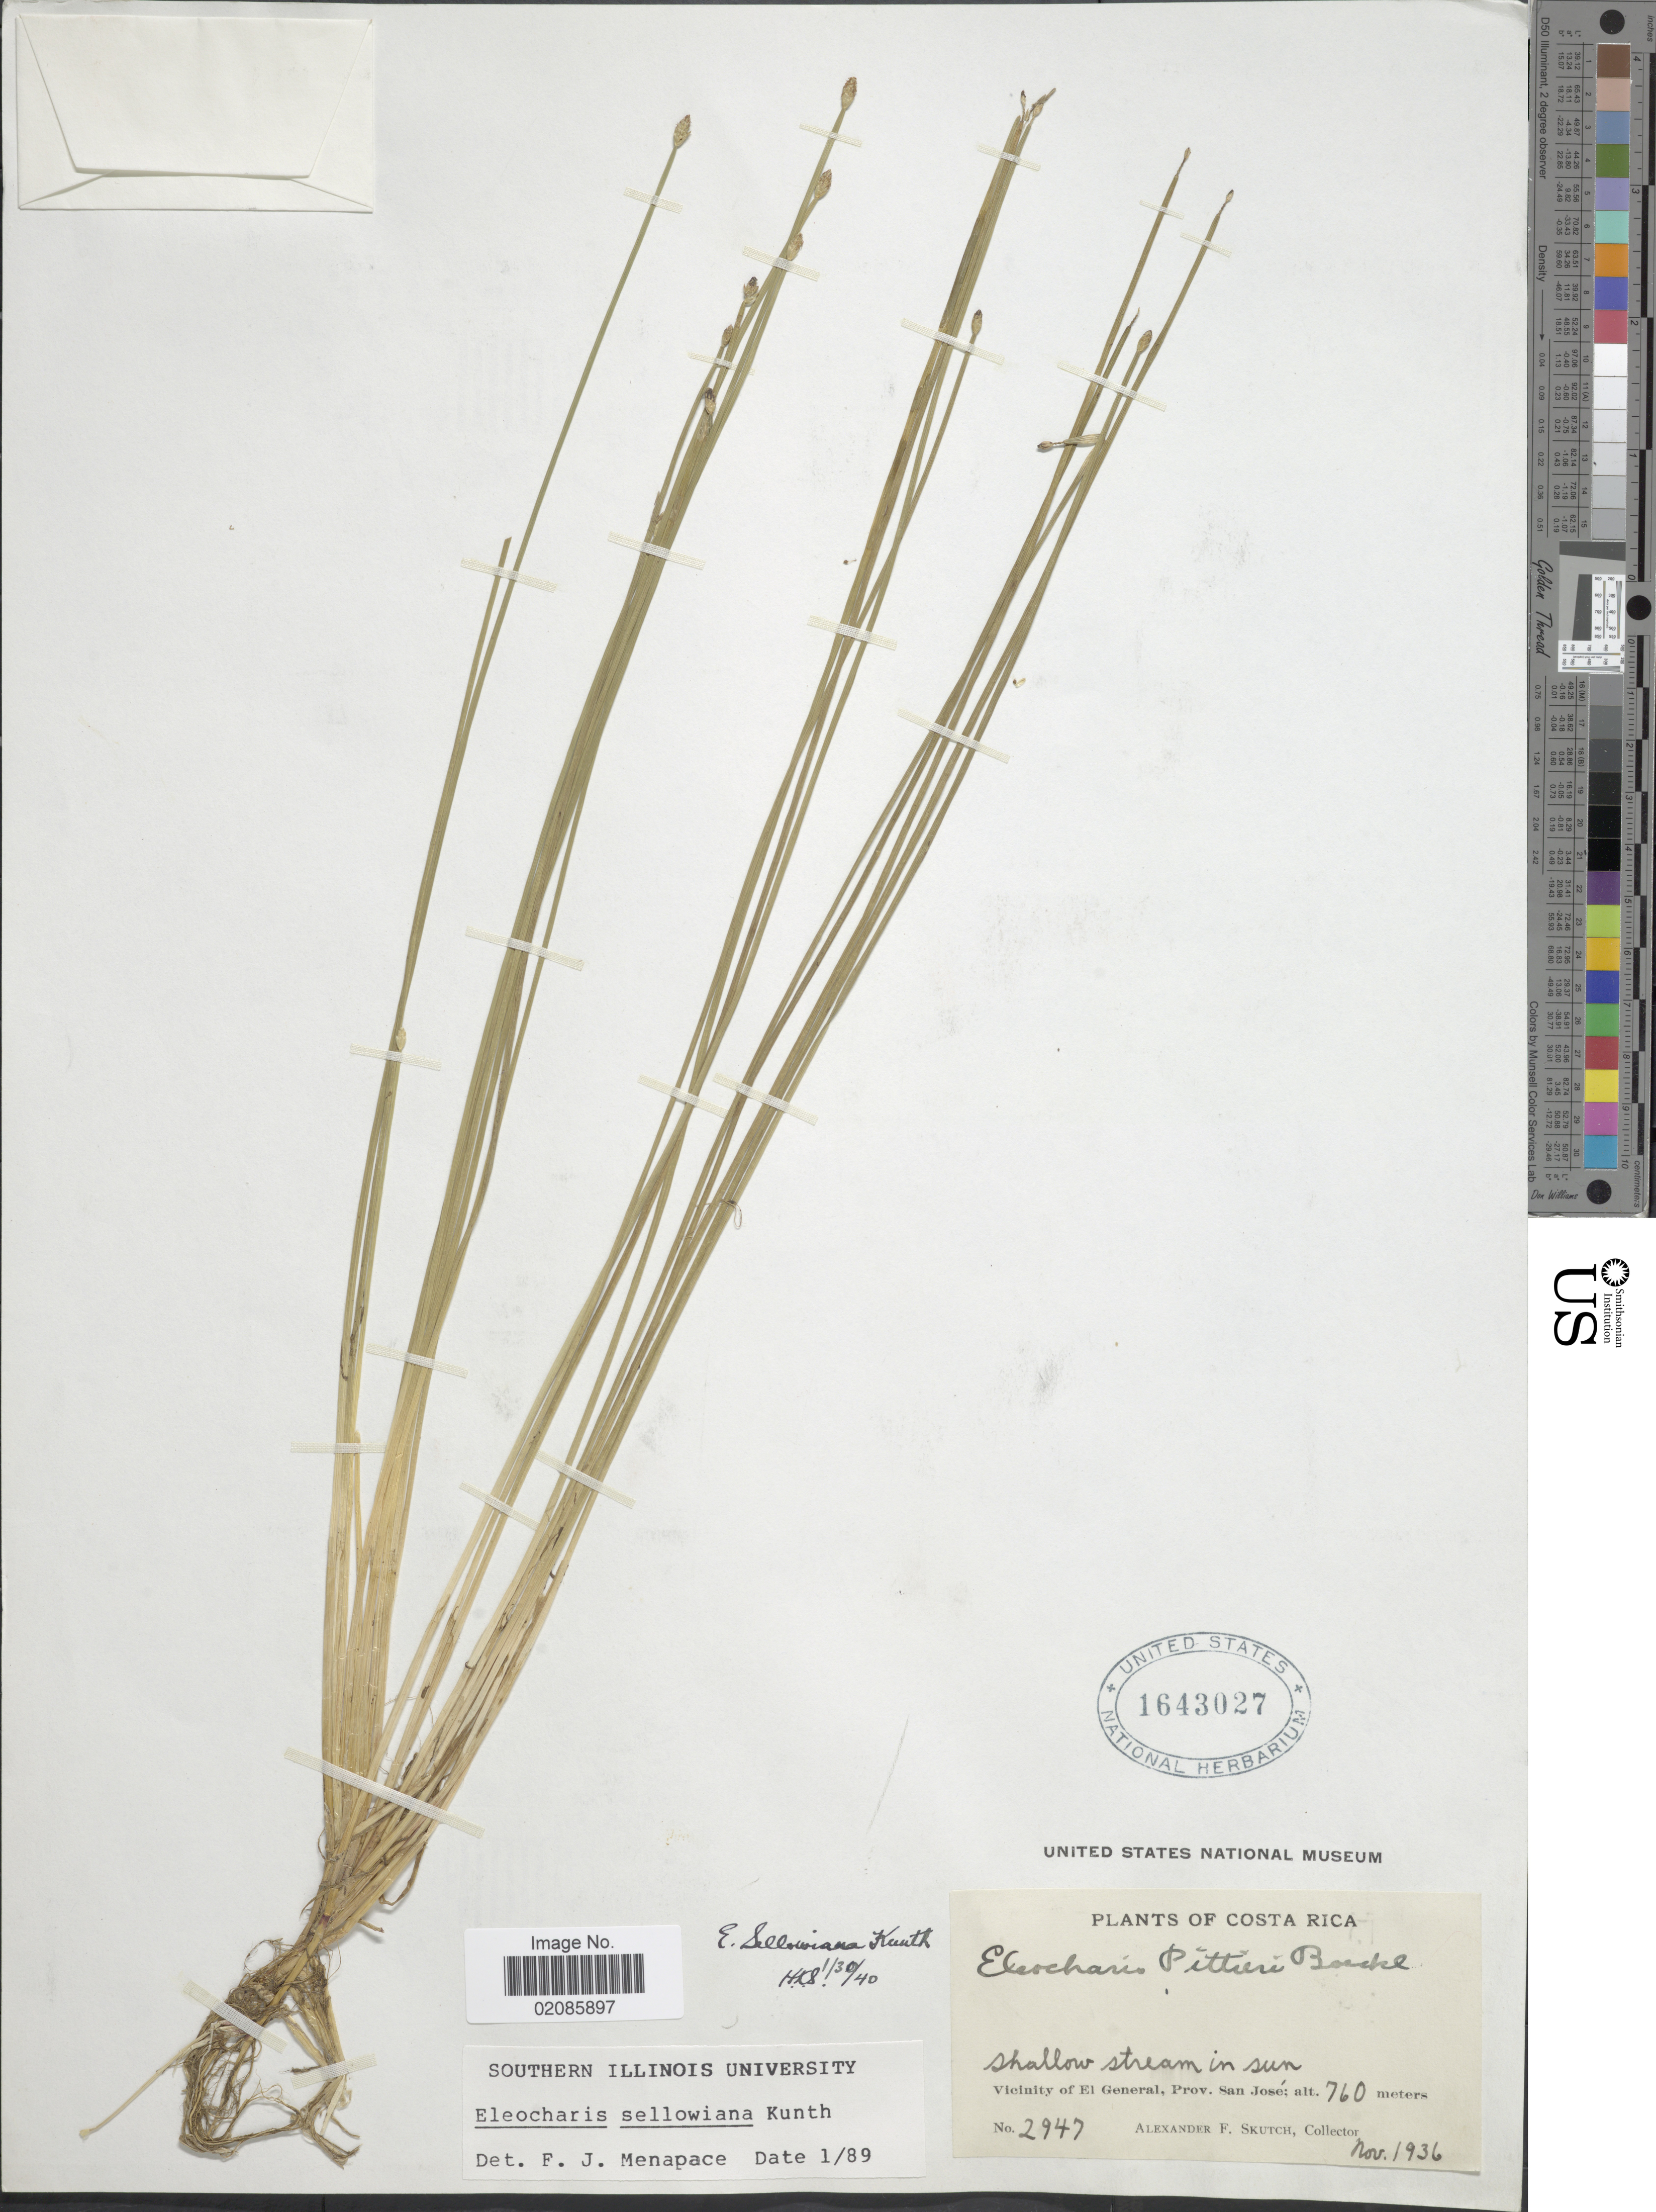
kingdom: Plantae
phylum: Tracheophyta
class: Liliopsida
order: Poales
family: Cyperaceae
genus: Eleocharis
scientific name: Eleocharis sellowiana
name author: Kunth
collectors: A. F. Skutch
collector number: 2947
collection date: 1936-11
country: Costa Rica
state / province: San José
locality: Vicinity of El General, Prov. San José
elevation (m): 760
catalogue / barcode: US 1643027